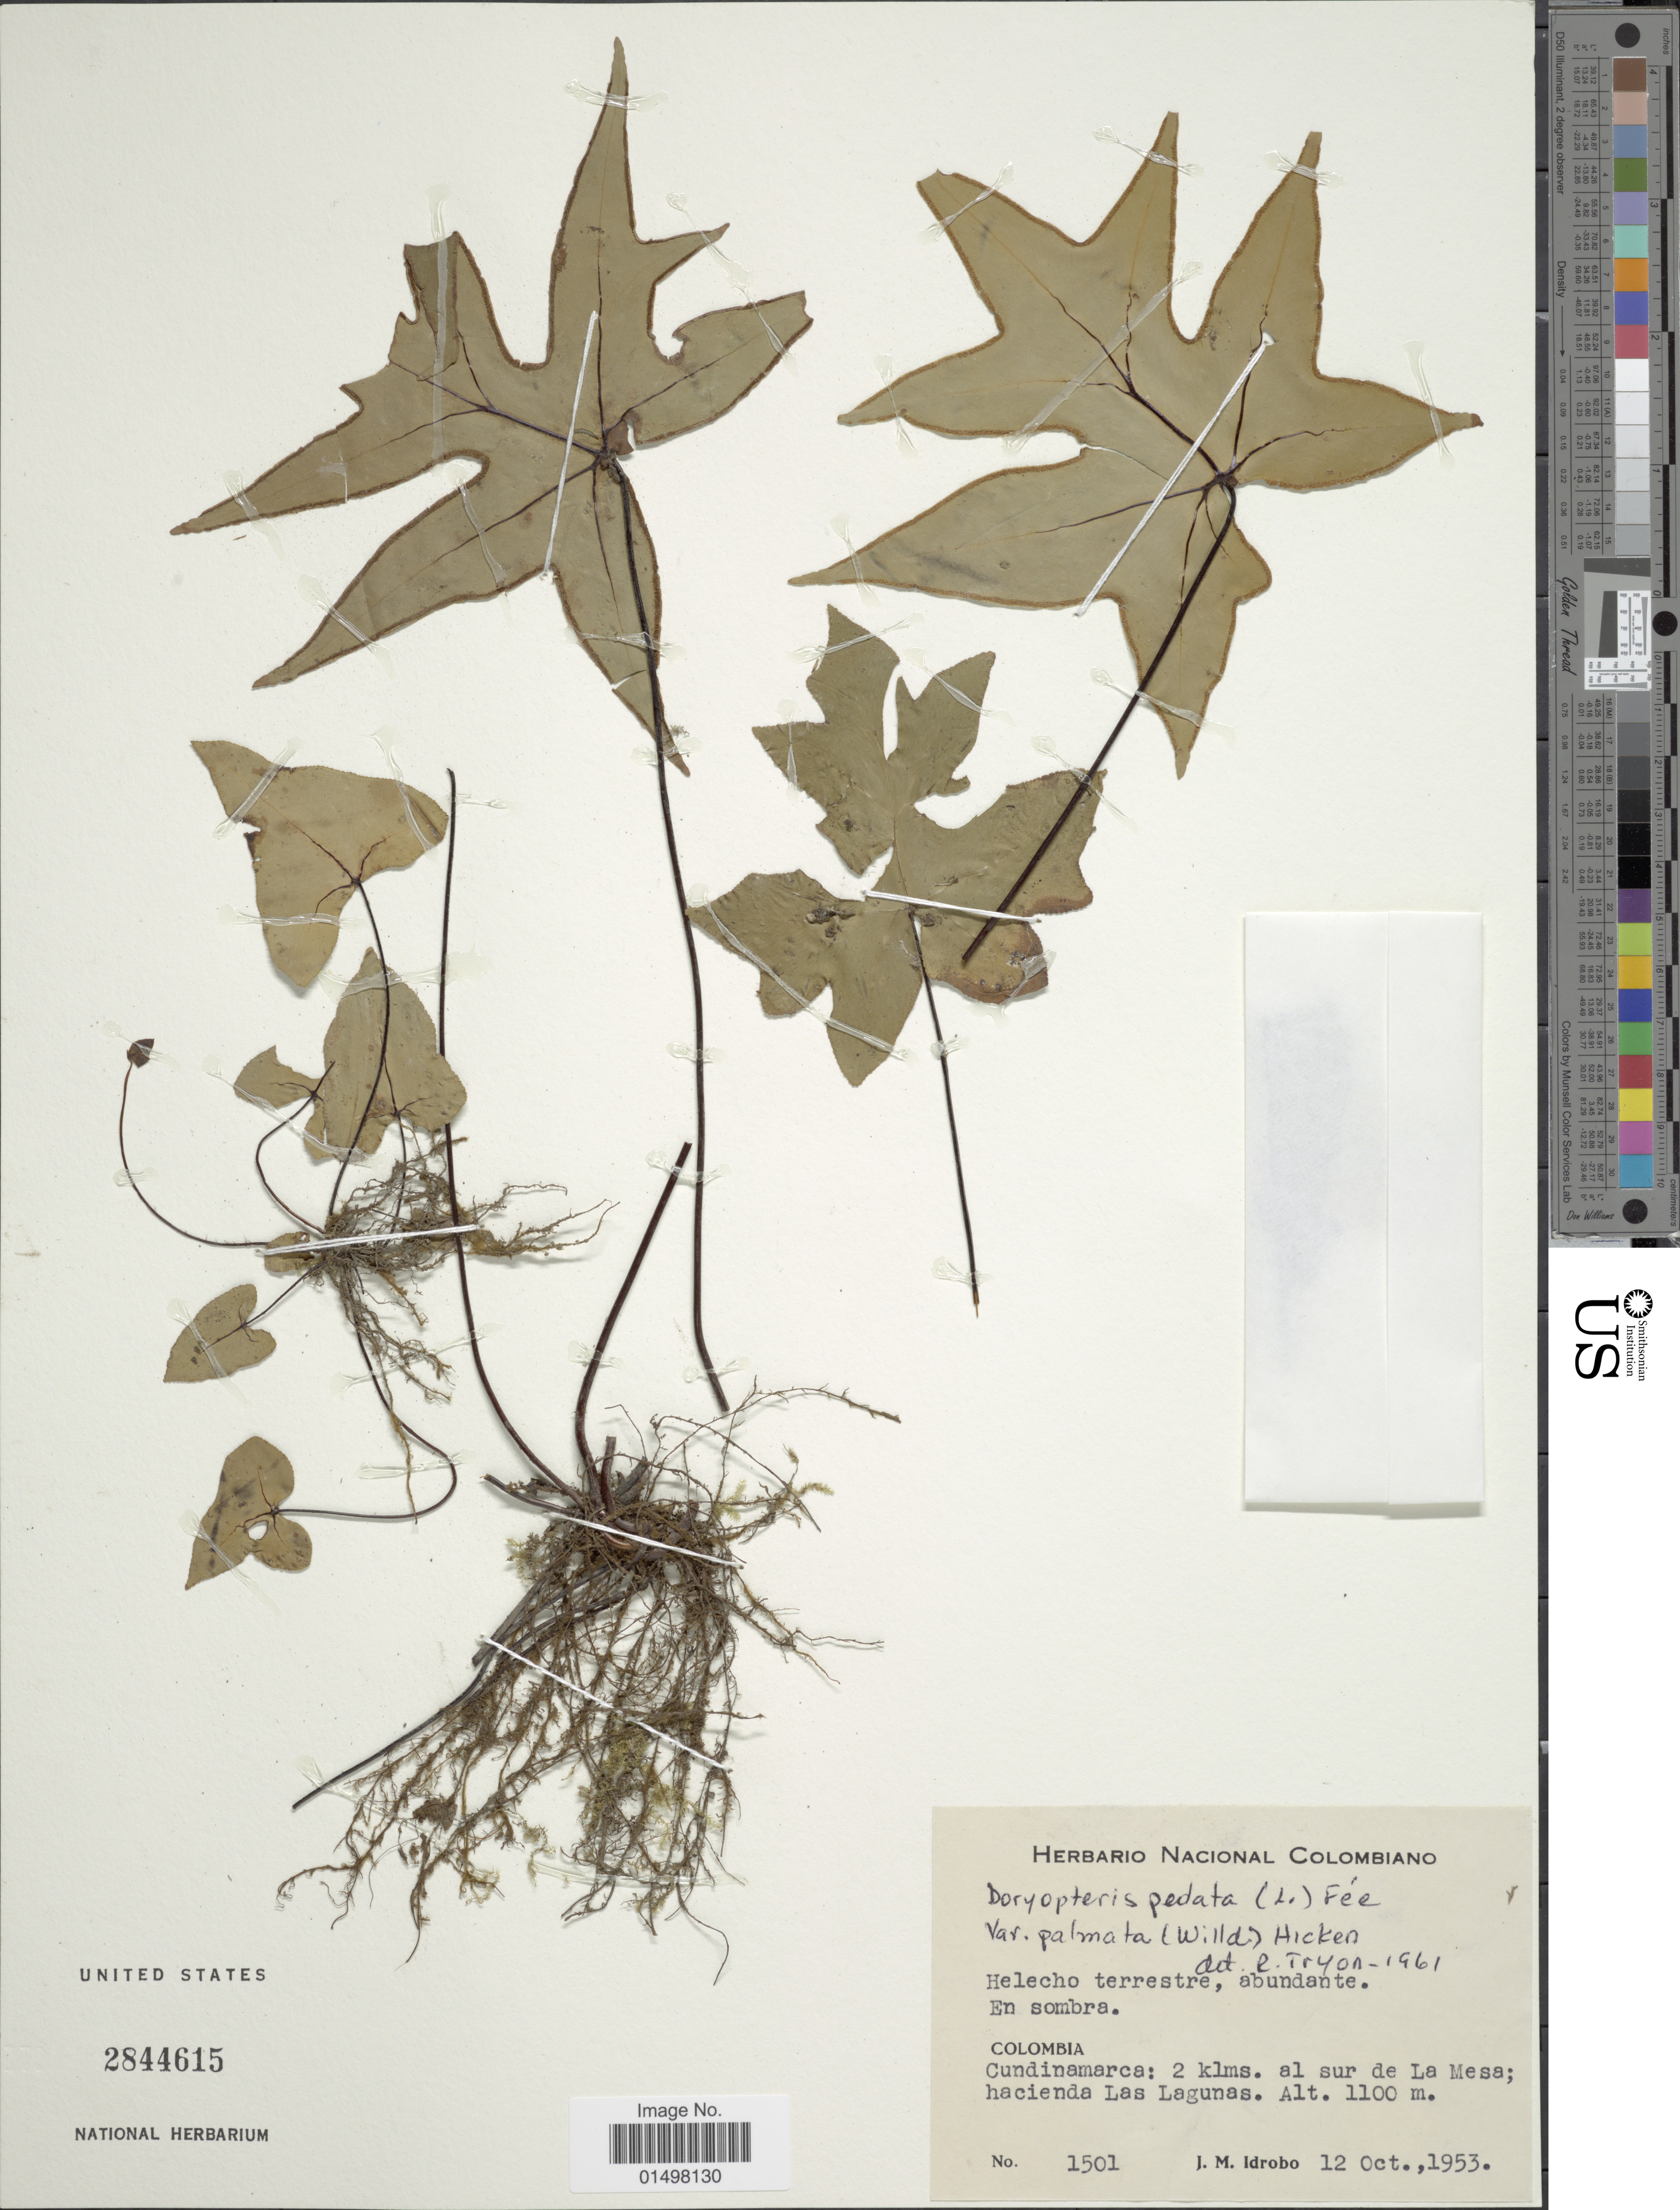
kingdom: Plantae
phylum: Tracheophyta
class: Polypodiopsida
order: Polypodiales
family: Pteridaceae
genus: Doryopteris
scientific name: Doryopteris pedata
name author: (L.) Fée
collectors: J. M. Idrobo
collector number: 1501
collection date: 1953-10-12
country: Colombia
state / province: Cundinamarca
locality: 2 klms. al sur de La Mesa; hacienda Las Lagunas.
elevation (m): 1100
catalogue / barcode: US 2844615